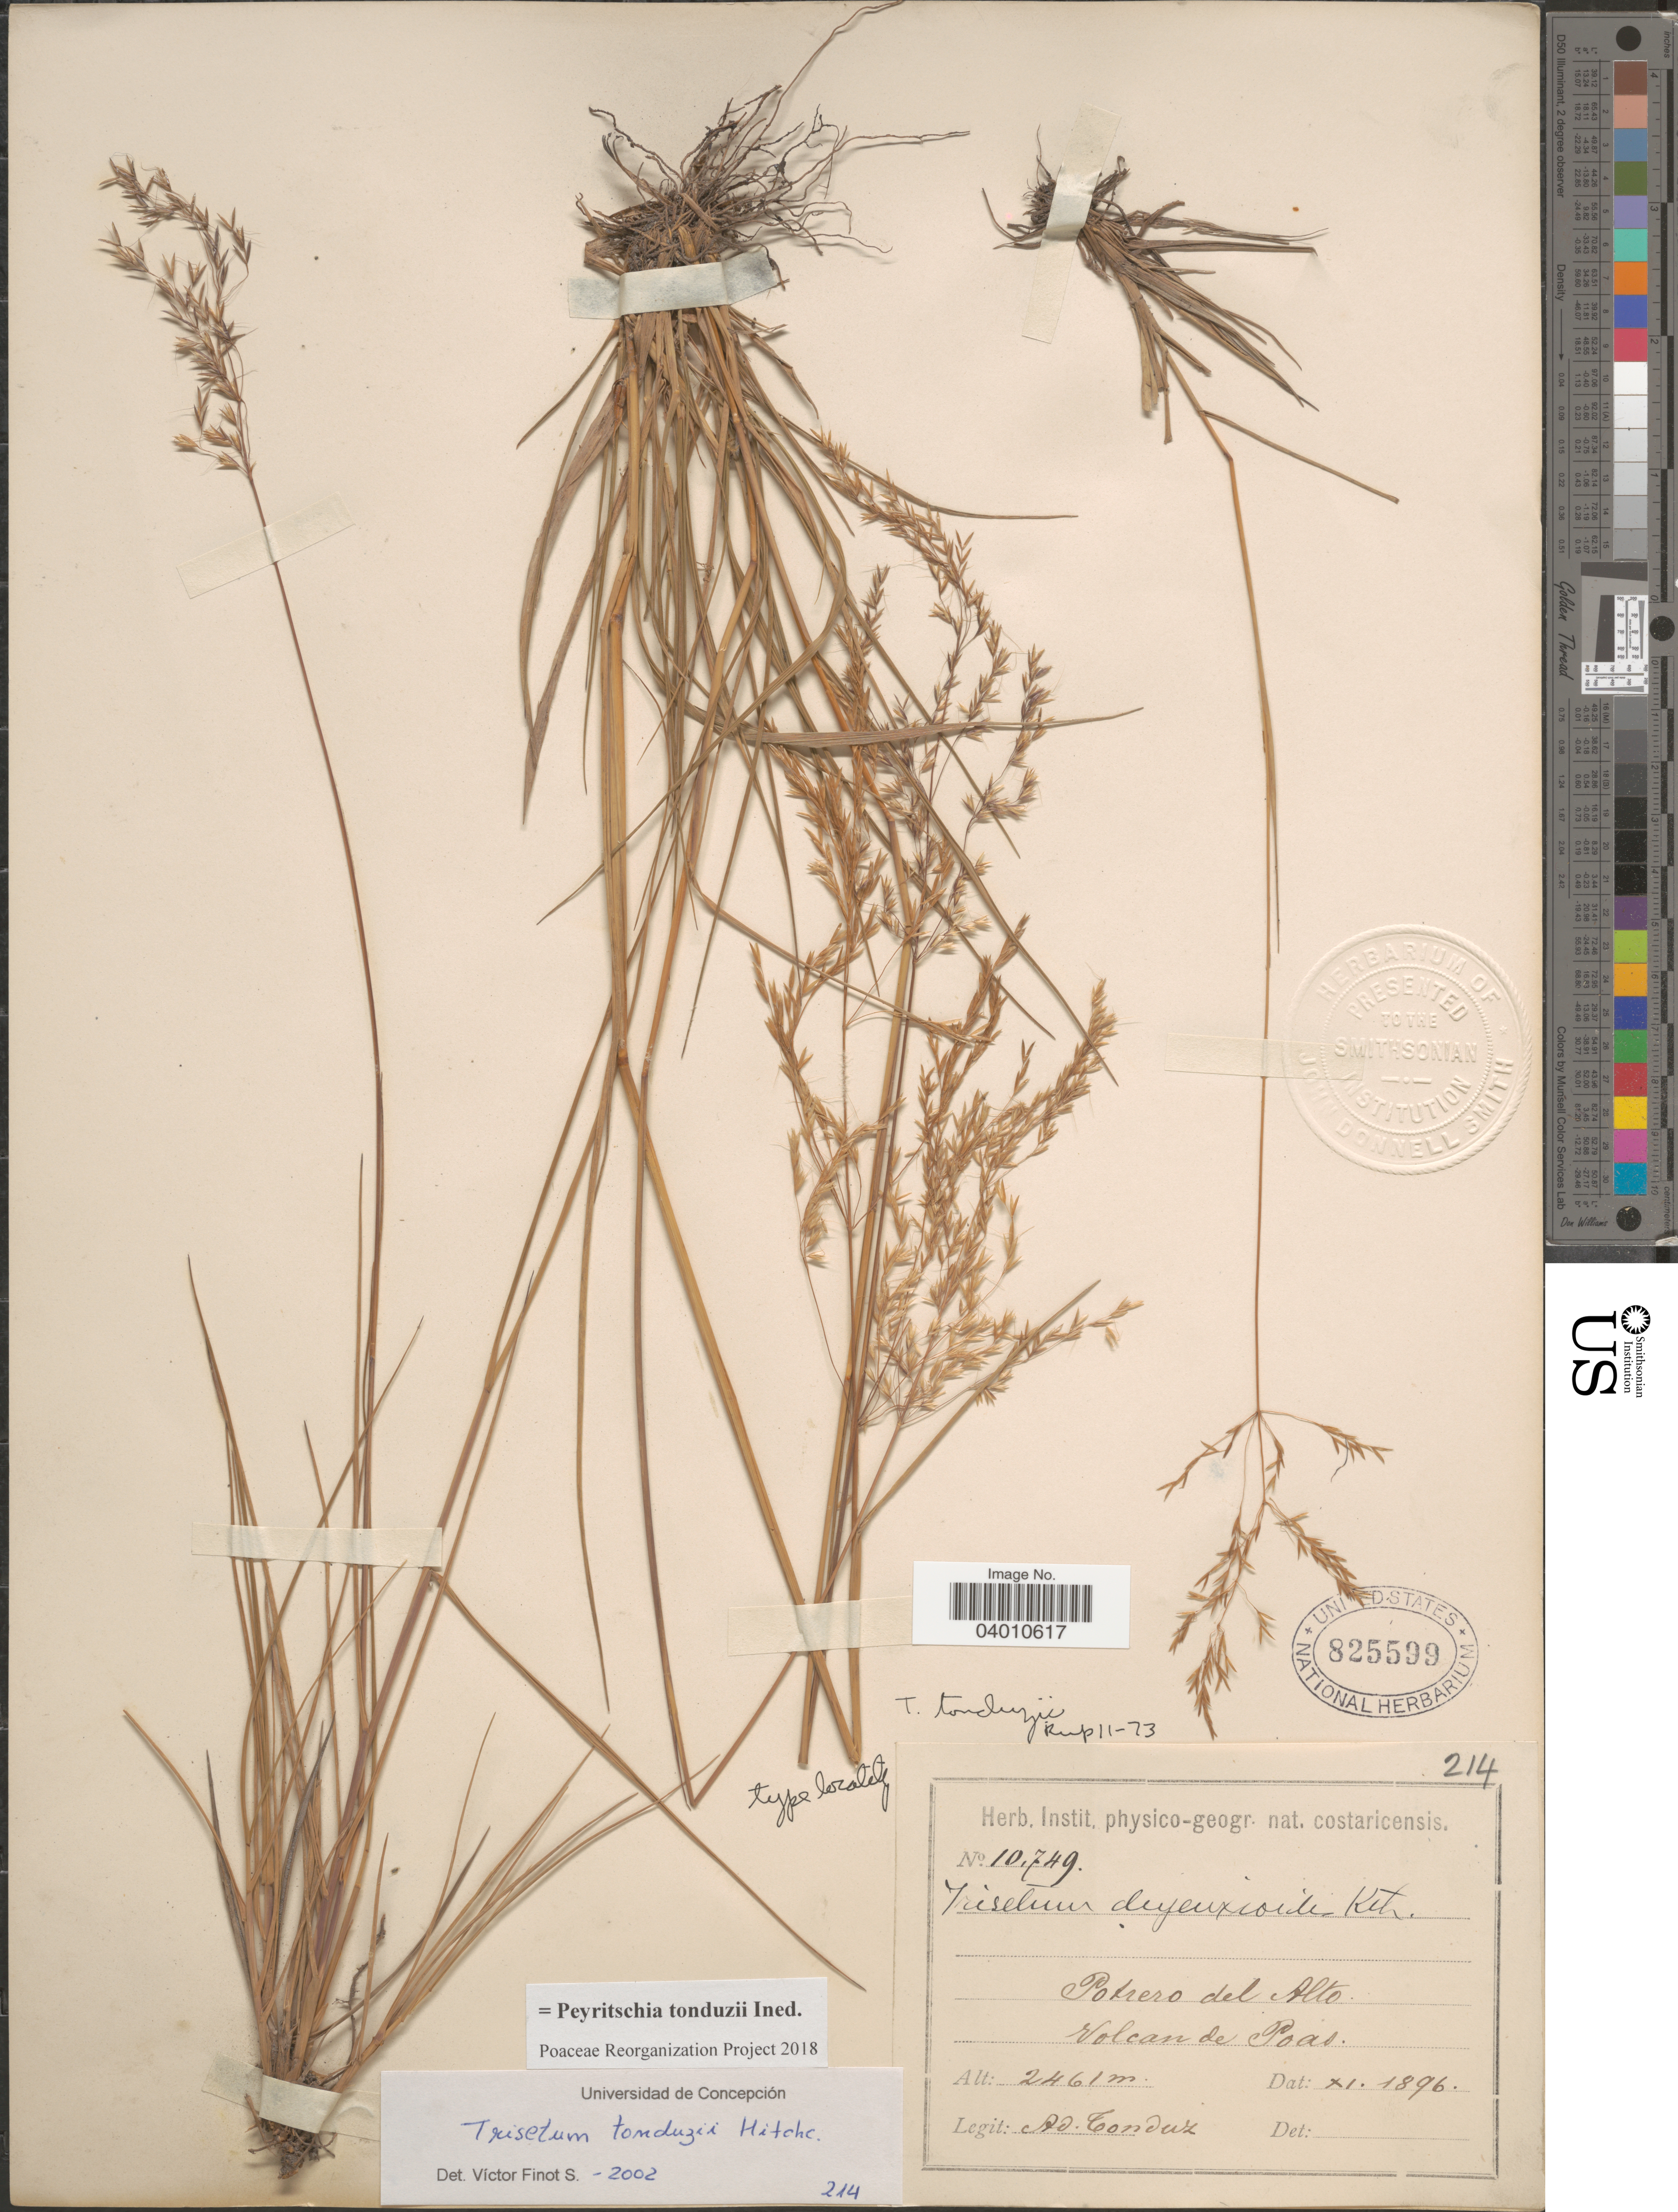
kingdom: Plantae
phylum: Tracheophyta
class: Liliopsida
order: Poales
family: Poaceae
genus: Peyritschia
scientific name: Peyritschia tonduzii ined.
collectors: A. Tonduz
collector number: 10749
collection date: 1896-11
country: Costa Rica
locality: Potrero del Alto. Volcan de Poas.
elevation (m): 2461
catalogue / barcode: US 825599